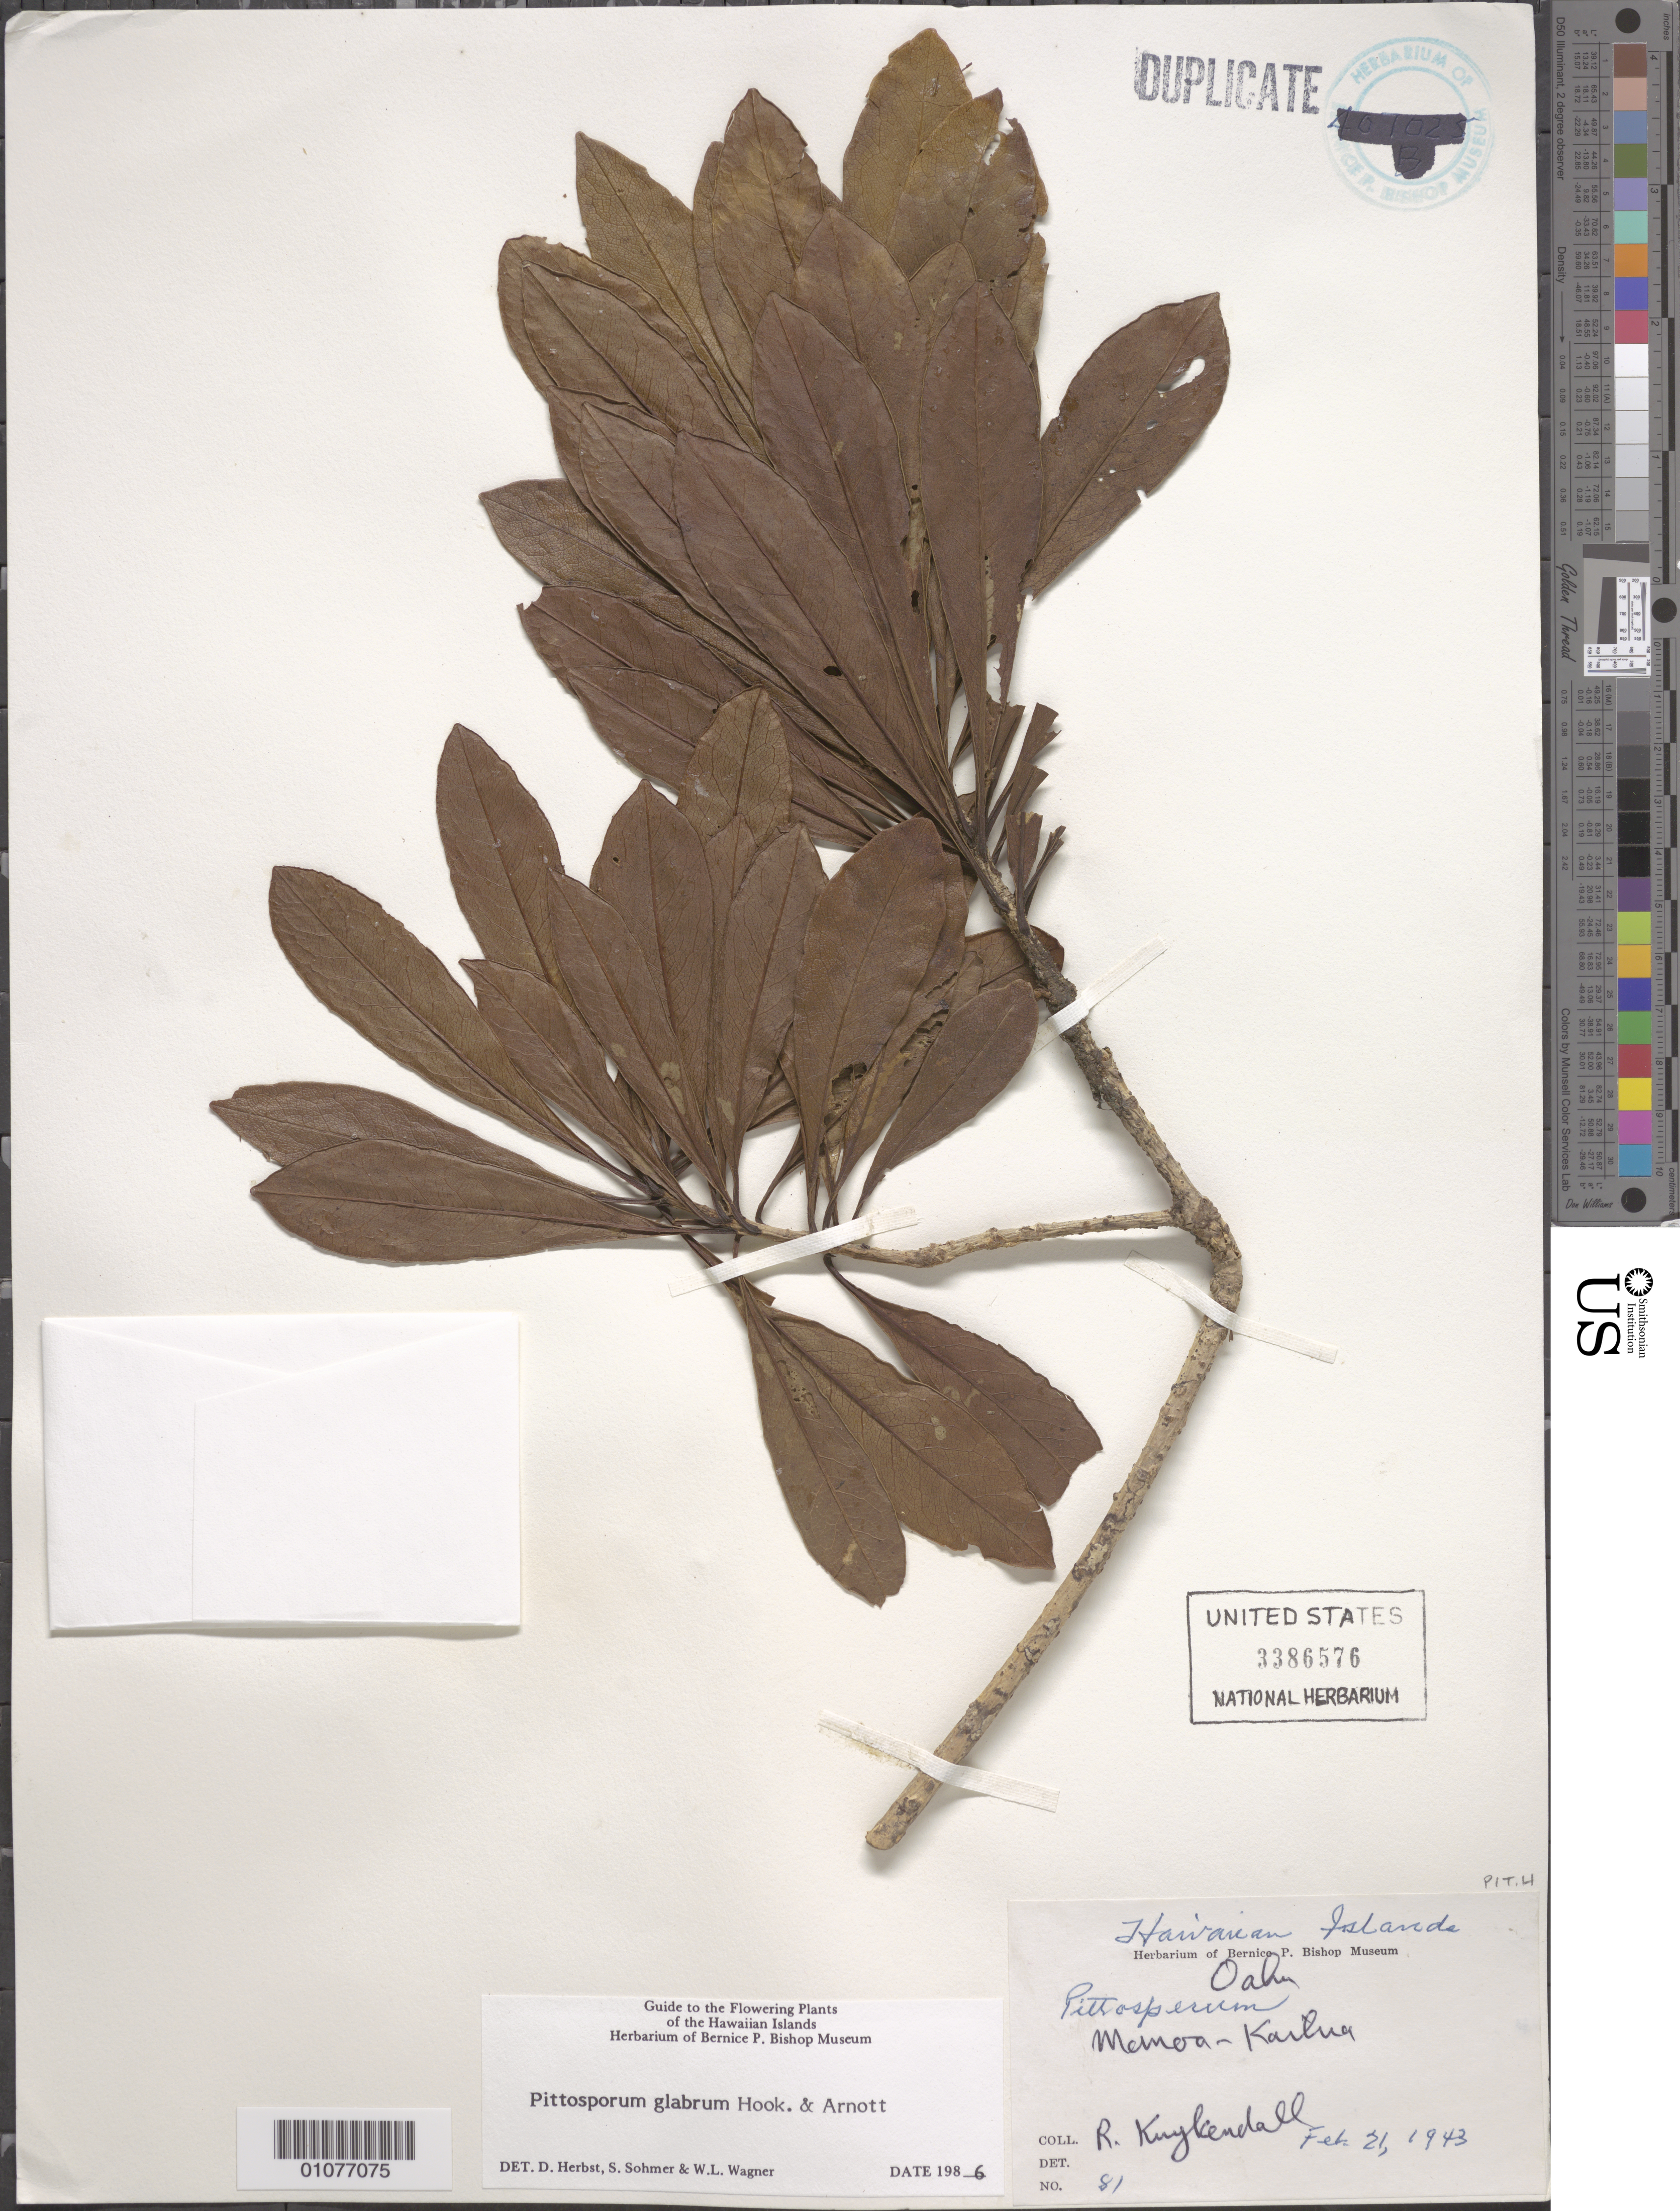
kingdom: Plantae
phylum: Tracheophyta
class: Magnoliopsida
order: Apiales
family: Pittosporaceae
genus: Pittosporum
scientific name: Pittosporum glabrum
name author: Hook. & Arn.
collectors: R. Kuykendall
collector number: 81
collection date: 1943-02-21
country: United States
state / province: Hawaii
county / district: Honolulu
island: Oahu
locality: Manoa-Kailua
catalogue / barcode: US 3386576